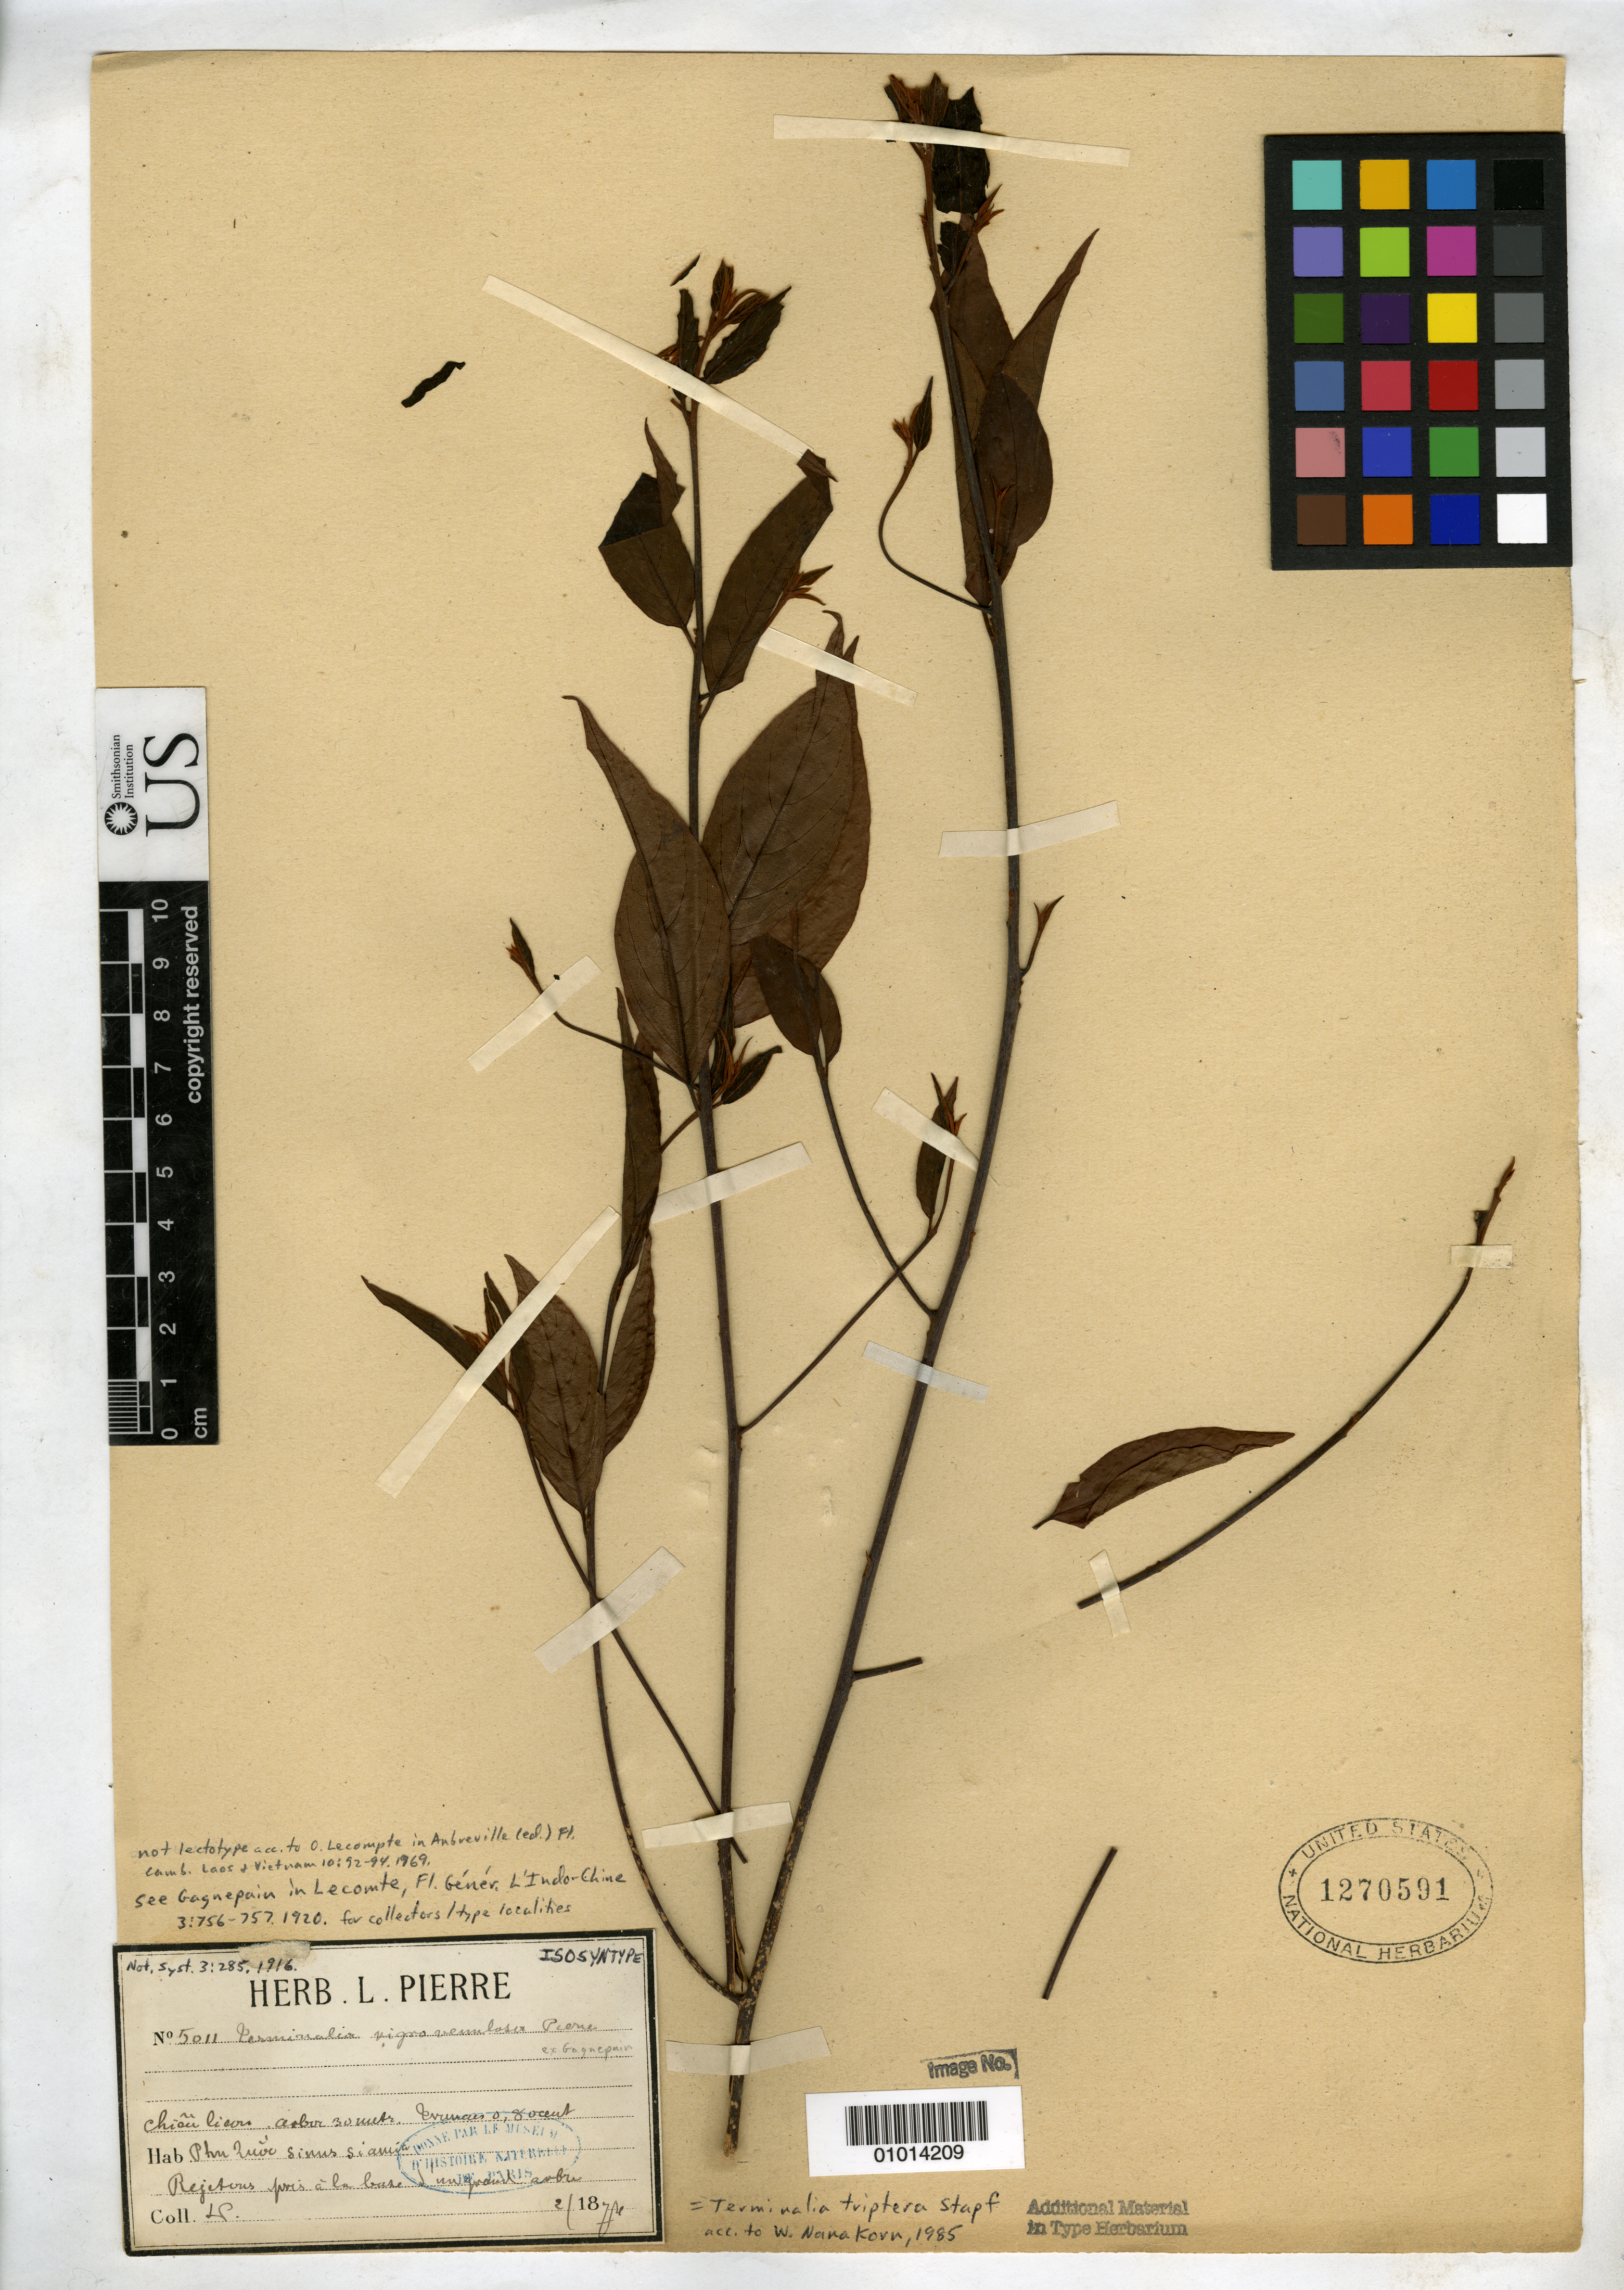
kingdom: Plantae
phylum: Tracheophyta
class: Magnoliopsida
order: Myrtales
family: Combretaceae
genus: Terminalia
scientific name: Terminalia nigrovenulosa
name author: Pierre ex Gagnep.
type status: Isosyntype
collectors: J. Pierre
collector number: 5011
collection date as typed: Feb 1876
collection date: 1876-02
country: Vietnam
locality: Phu Luoc sinus siamiti.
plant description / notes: Not lectotype, rather Pierre 5011, acc. to O. Lecompte in Aubreville in Fl. Cambodia Laos & Vietnam 10:92. 1969.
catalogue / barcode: US 1270591